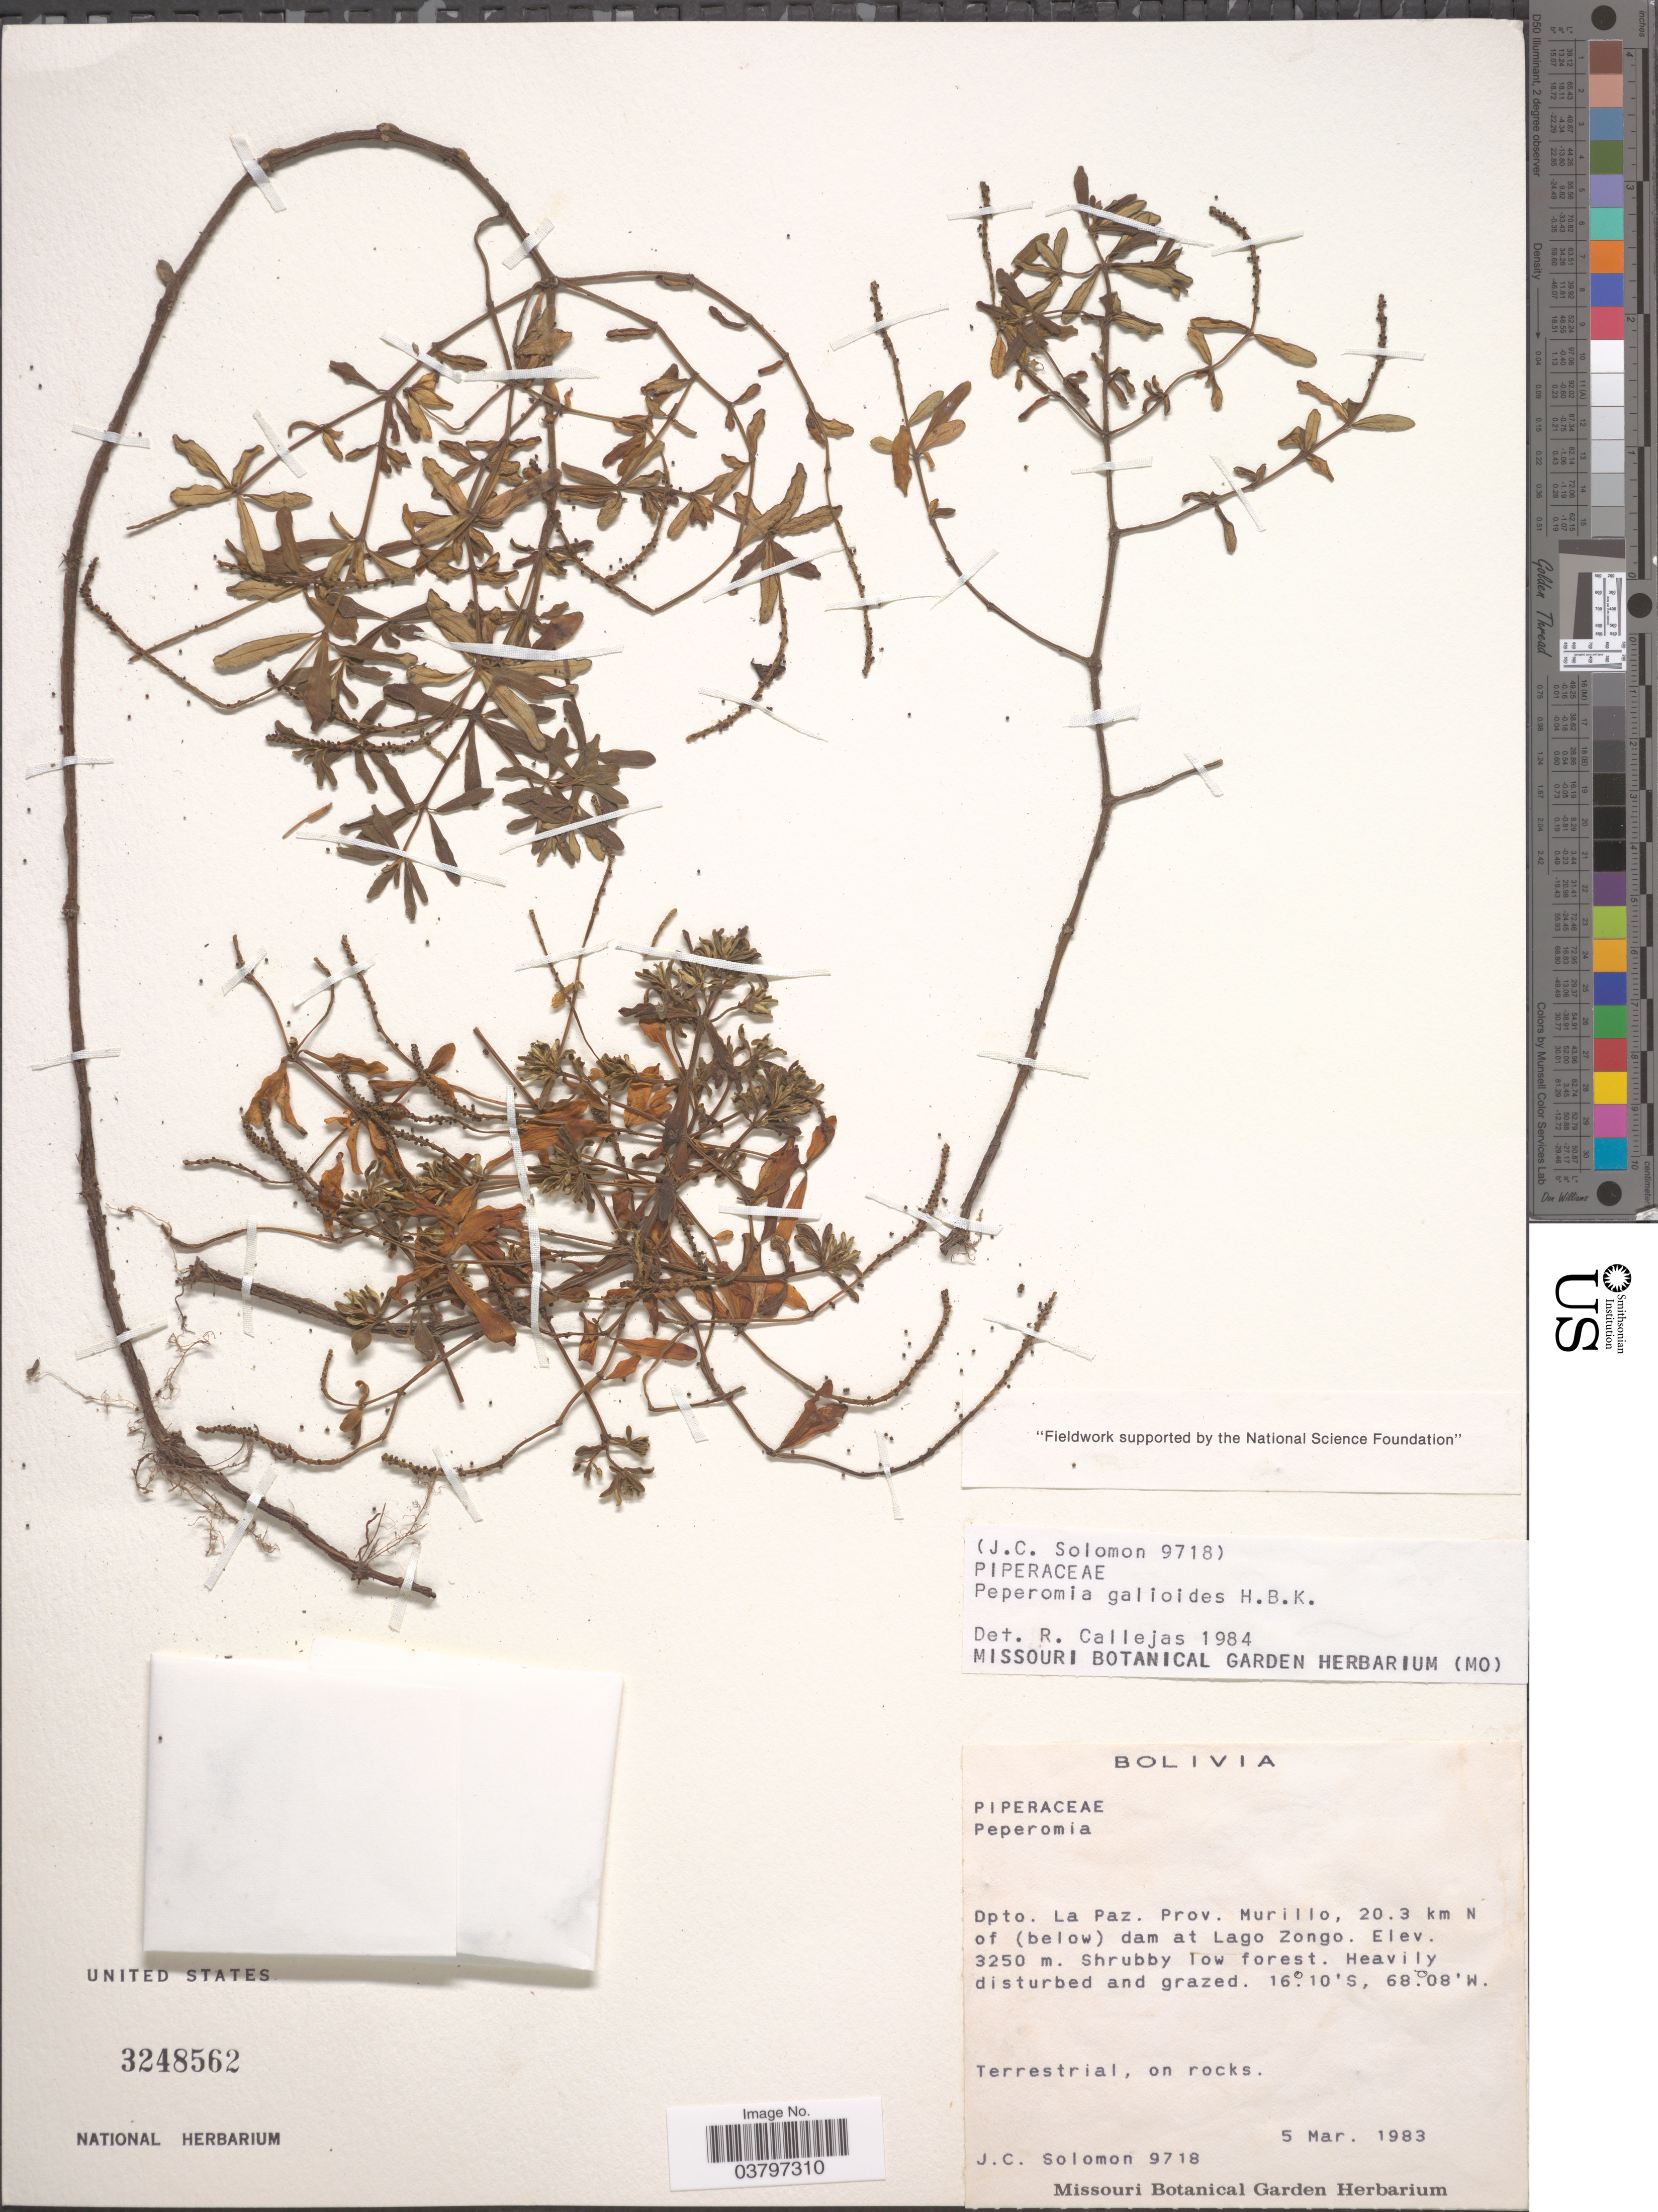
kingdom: Plantae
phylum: Tracheophyta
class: Magnoliopsida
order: Piperales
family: Piperaceae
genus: Peperomia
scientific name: Peperomia galioides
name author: Kunth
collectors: J. C. Solomon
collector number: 9718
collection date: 1983-03-05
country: Bolivia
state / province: La Paz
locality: Dpto. La Paz. Prov. Murillo, 20.3 km N of (below) dam at Lago Zongo.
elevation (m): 3250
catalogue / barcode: US 3248562